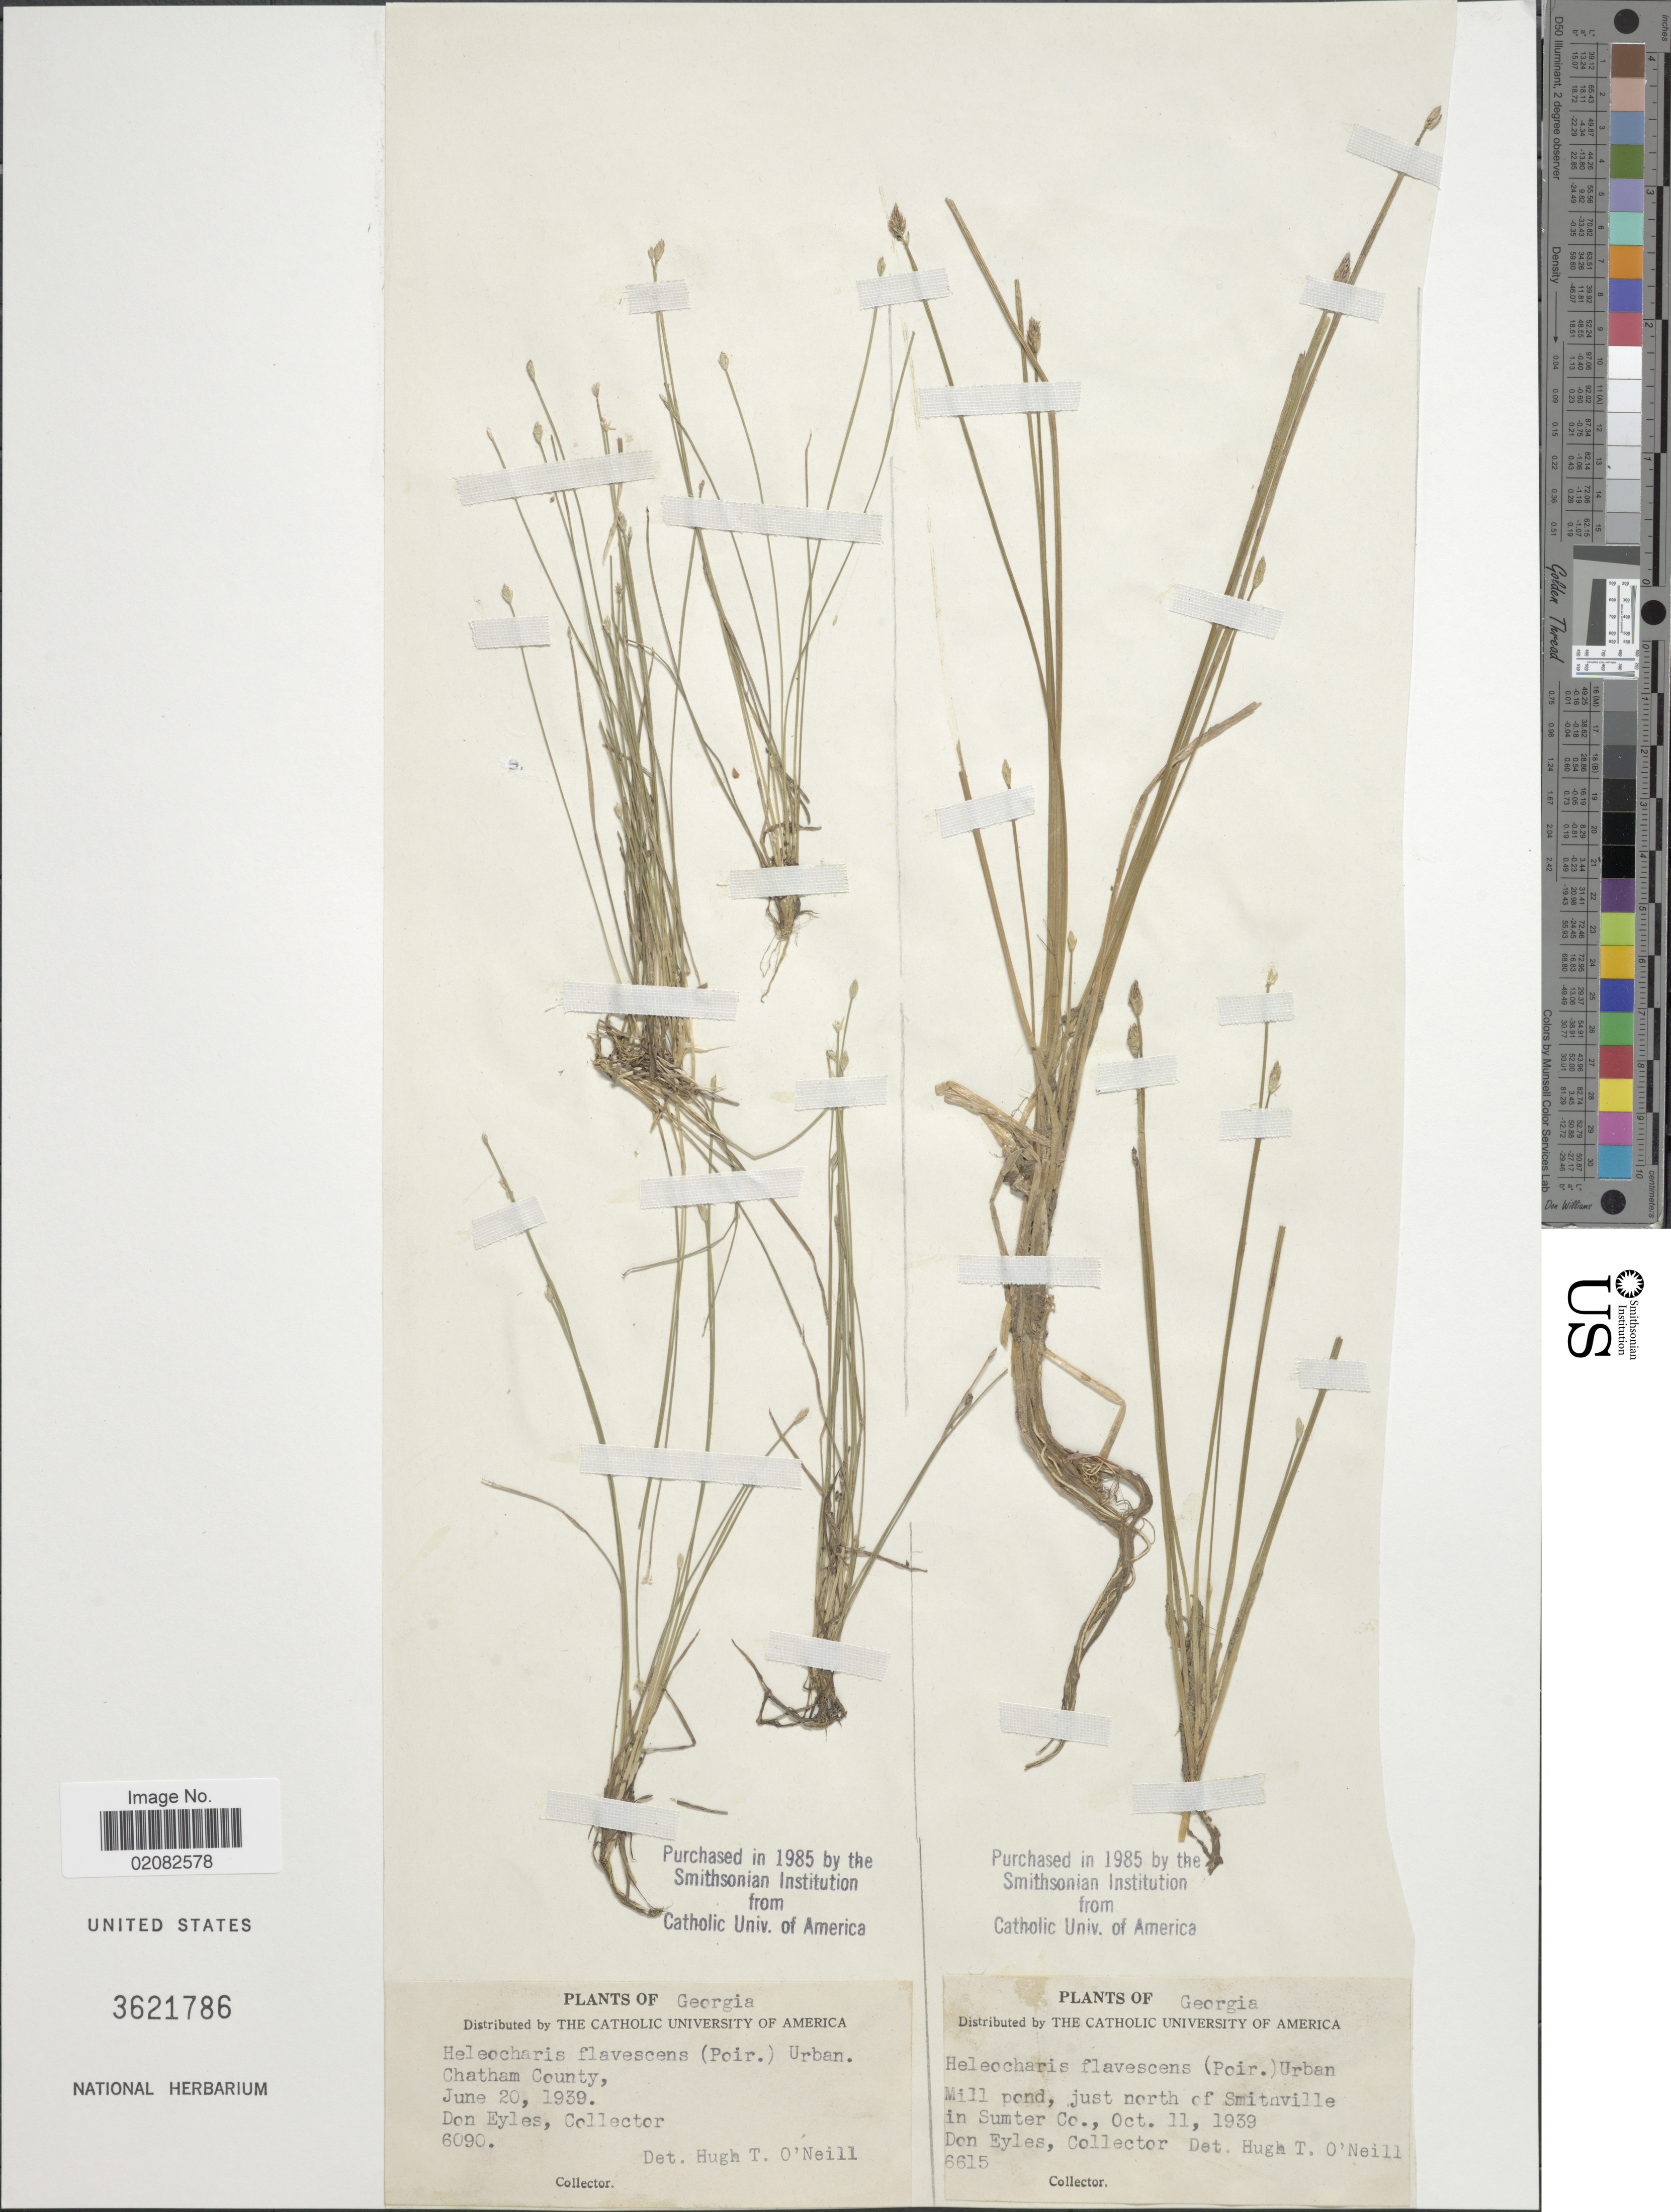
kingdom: Plantae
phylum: Tracheophyta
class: Liliopsida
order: Poales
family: Cyperaceae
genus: Eleocharis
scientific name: Eleocharis flavescens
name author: (Poir.) Urb.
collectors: D. Eyles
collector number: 6090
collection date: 1939-06-20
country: United States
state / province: Georgia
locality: Chatham County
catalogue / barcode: US 3621786